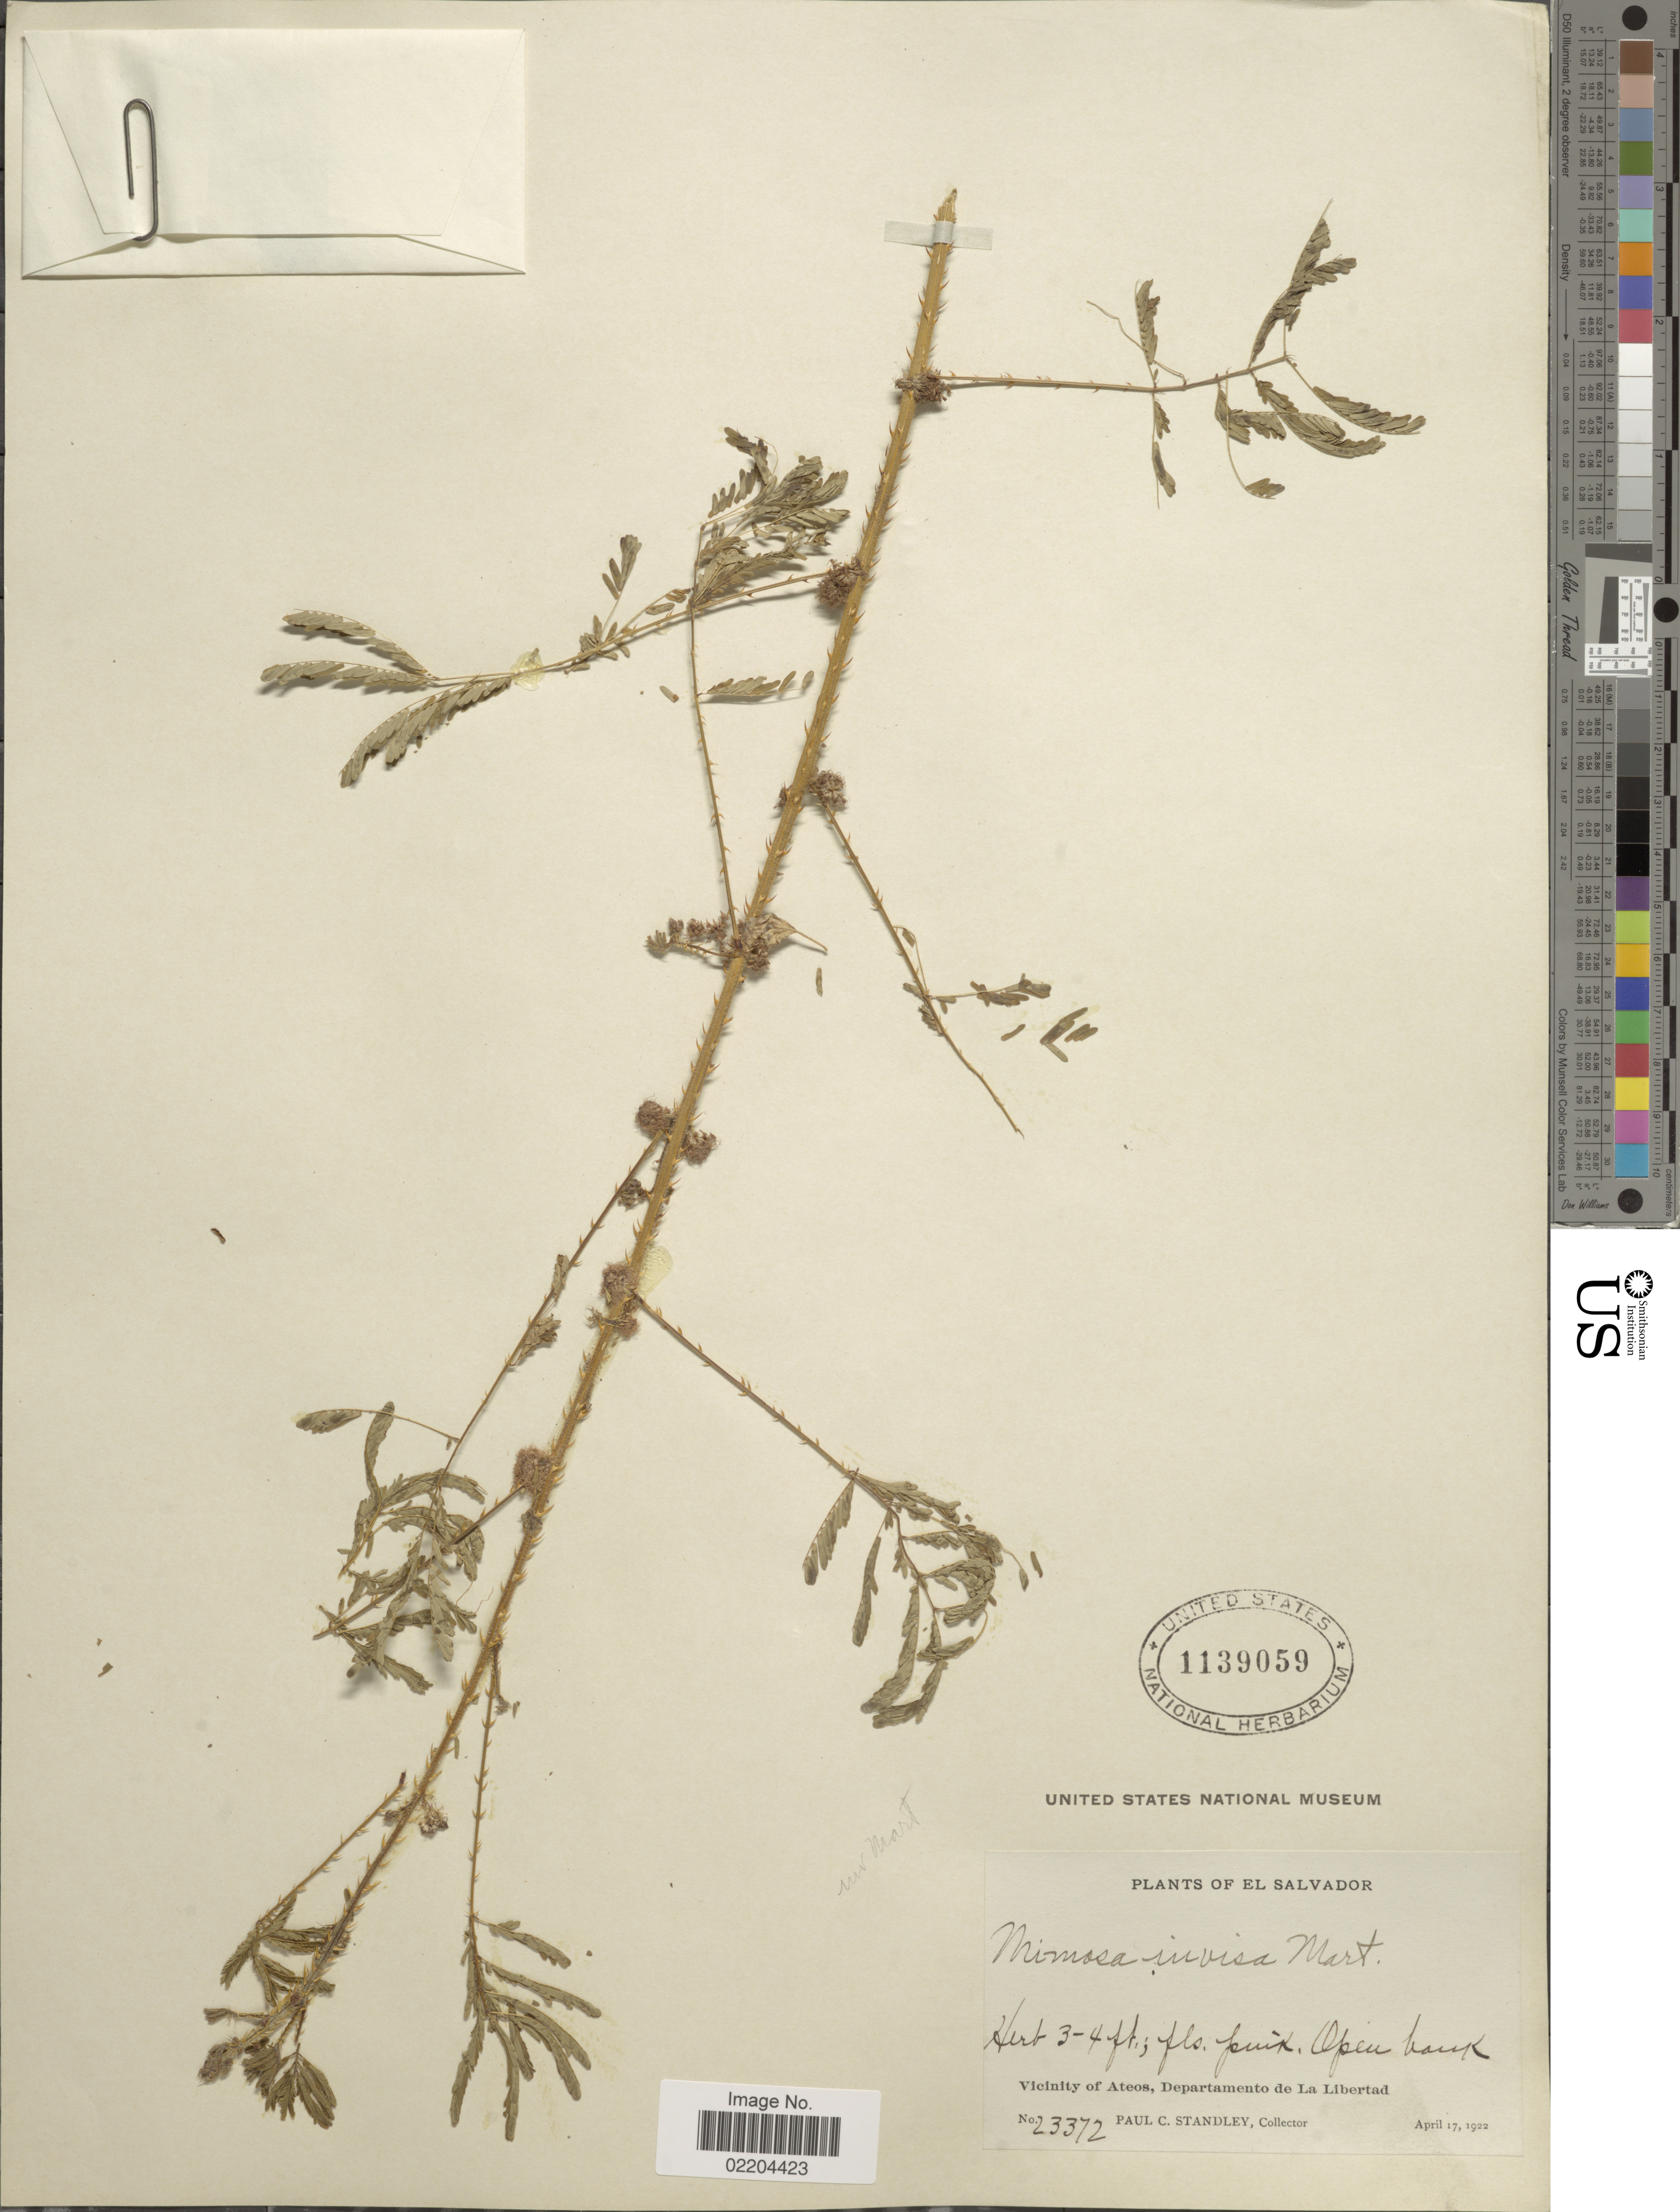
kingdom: Plantae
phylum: Tracheophyta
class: Magnoliopsida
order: Fabales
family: Fabaceae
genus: Mimosa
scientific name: Mimosa invisa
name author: Mart. ex Colla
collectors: P. C. Standley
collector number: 23372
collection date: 1922-04-17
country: El Salvador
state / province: La Libertad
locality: El Salvador, Vicinity of Ateos, Departamento de La Libertad.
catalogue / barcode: US 1139059